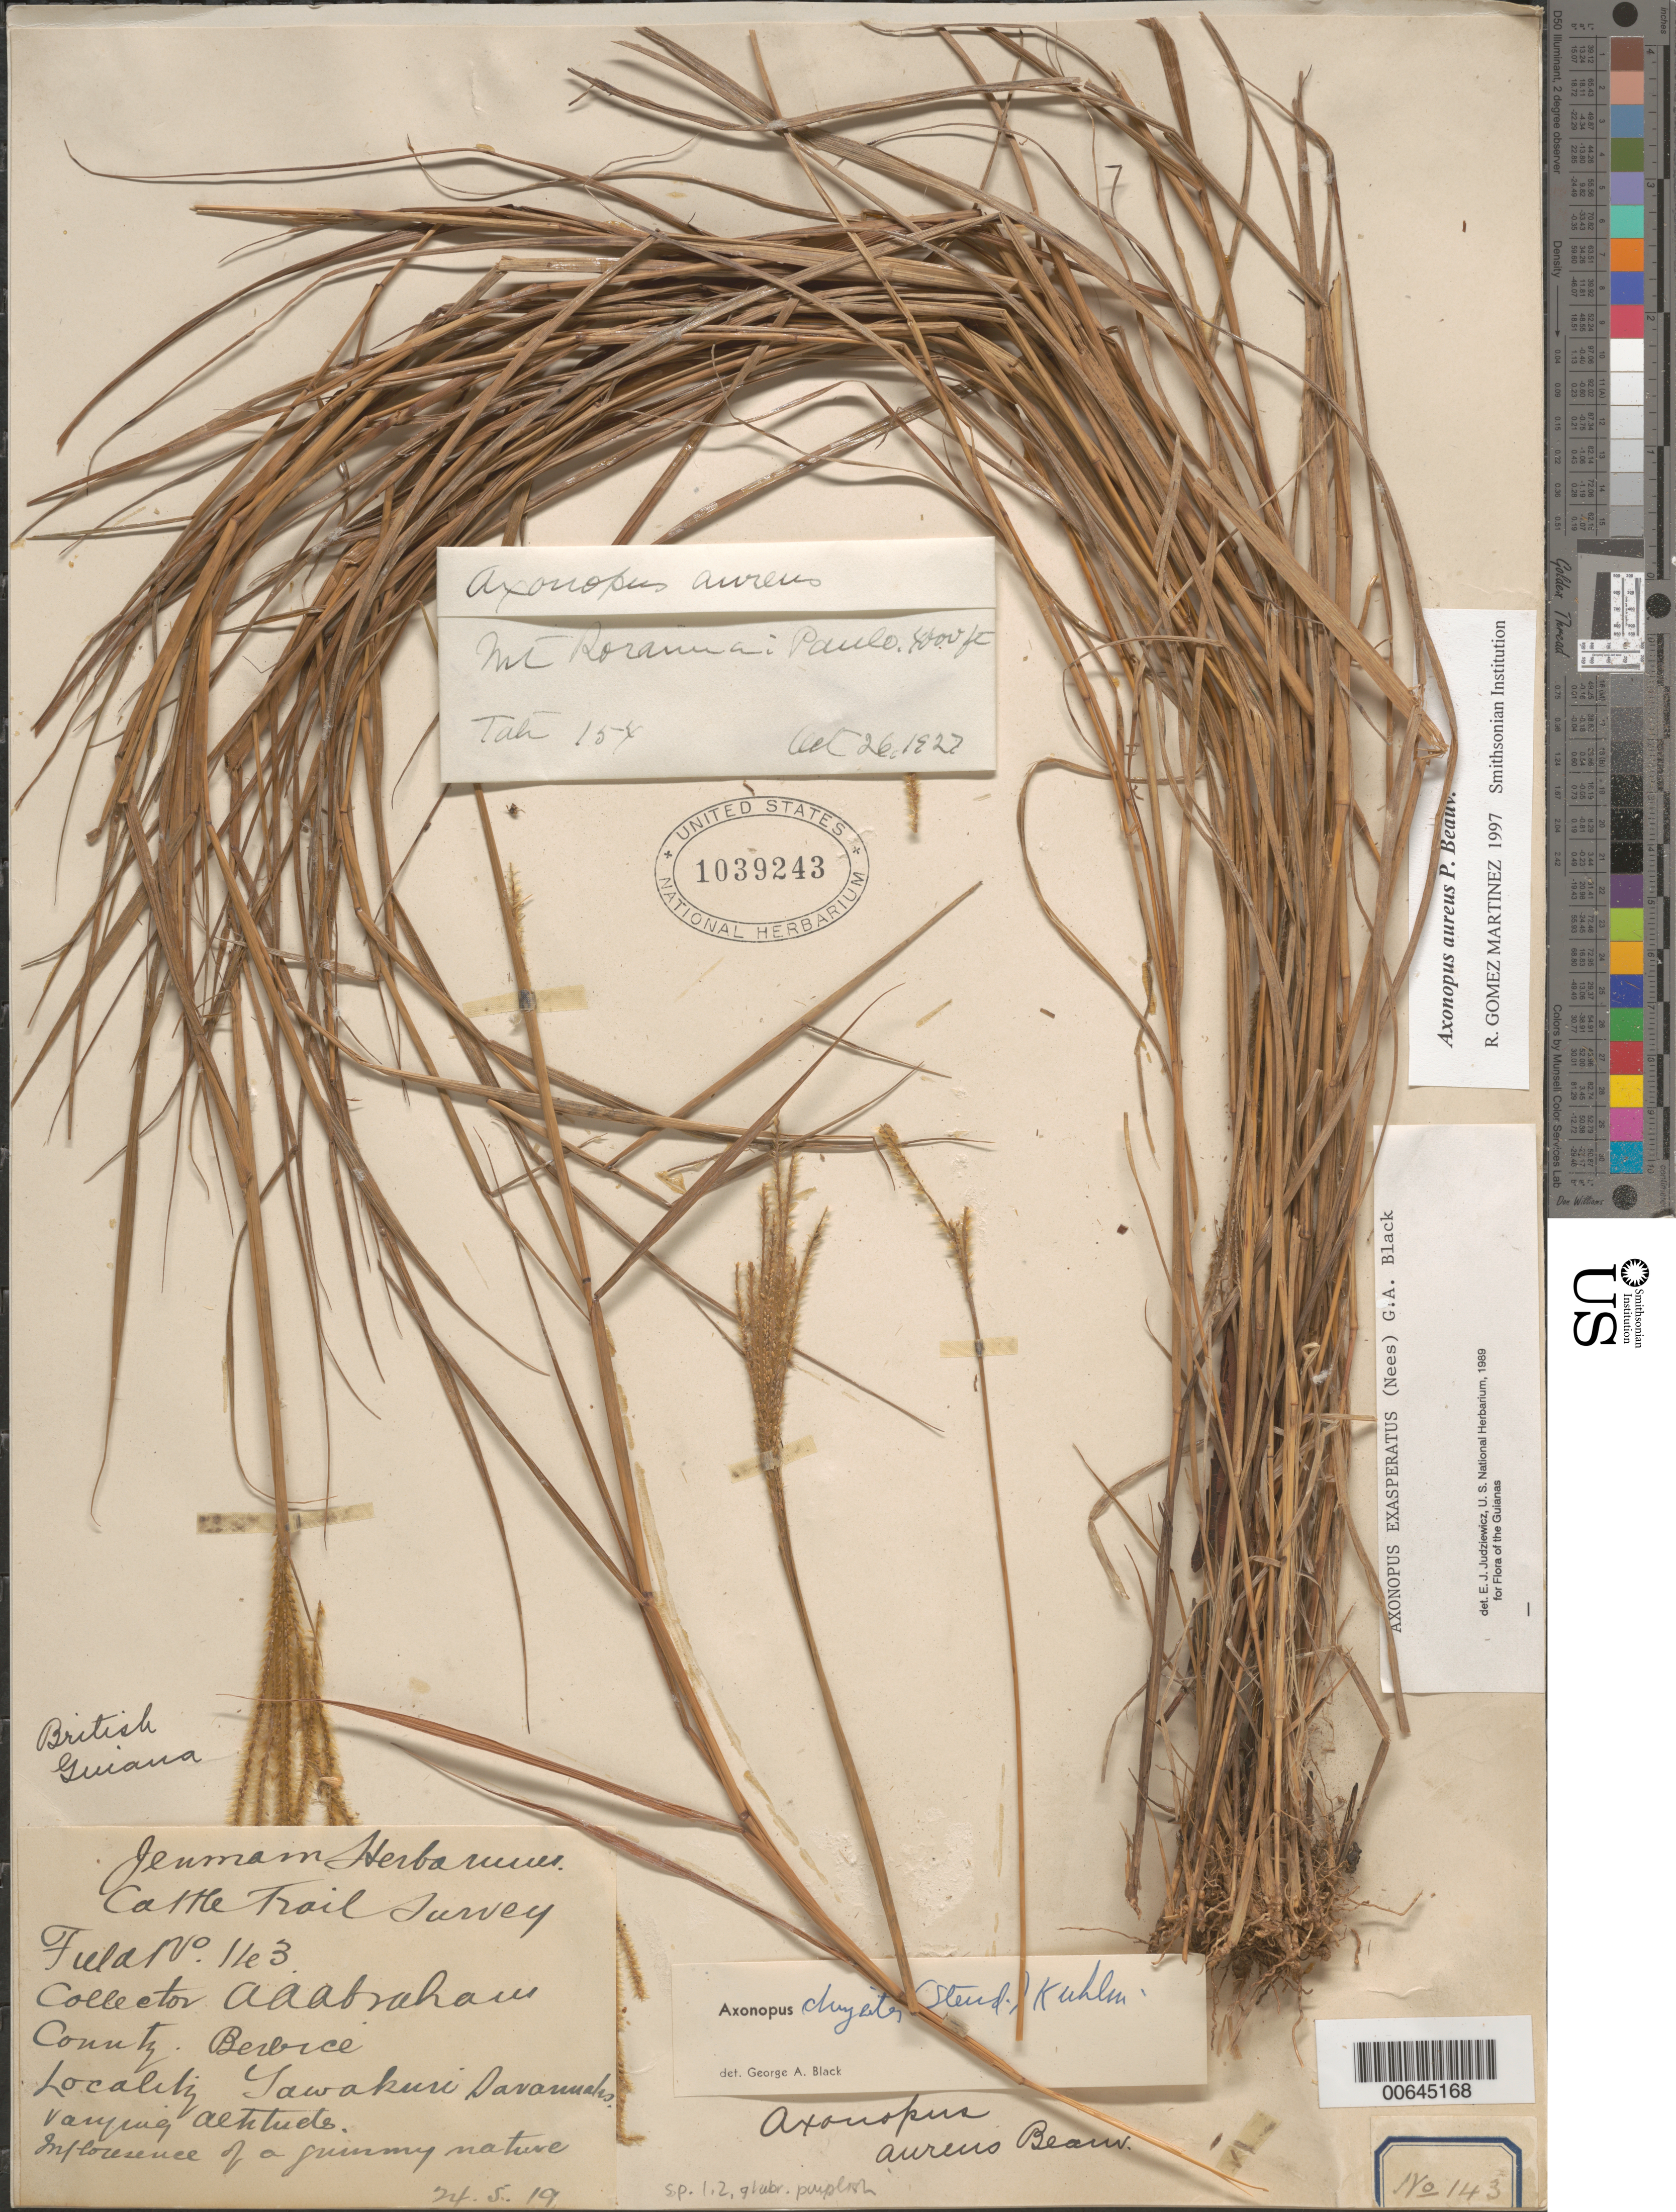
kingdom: Plantae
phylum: Tracheophyta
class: Liliopsida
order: Poales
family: Poaceae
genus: Axonopus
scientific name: Axonopus aureus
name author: P. Beauv.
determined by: Gomez Martinez, R.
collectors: G. S. Jenman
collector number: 143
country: Guyana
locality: Yawakuri Savanna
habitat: varying altitude.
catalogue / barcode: US 1039243